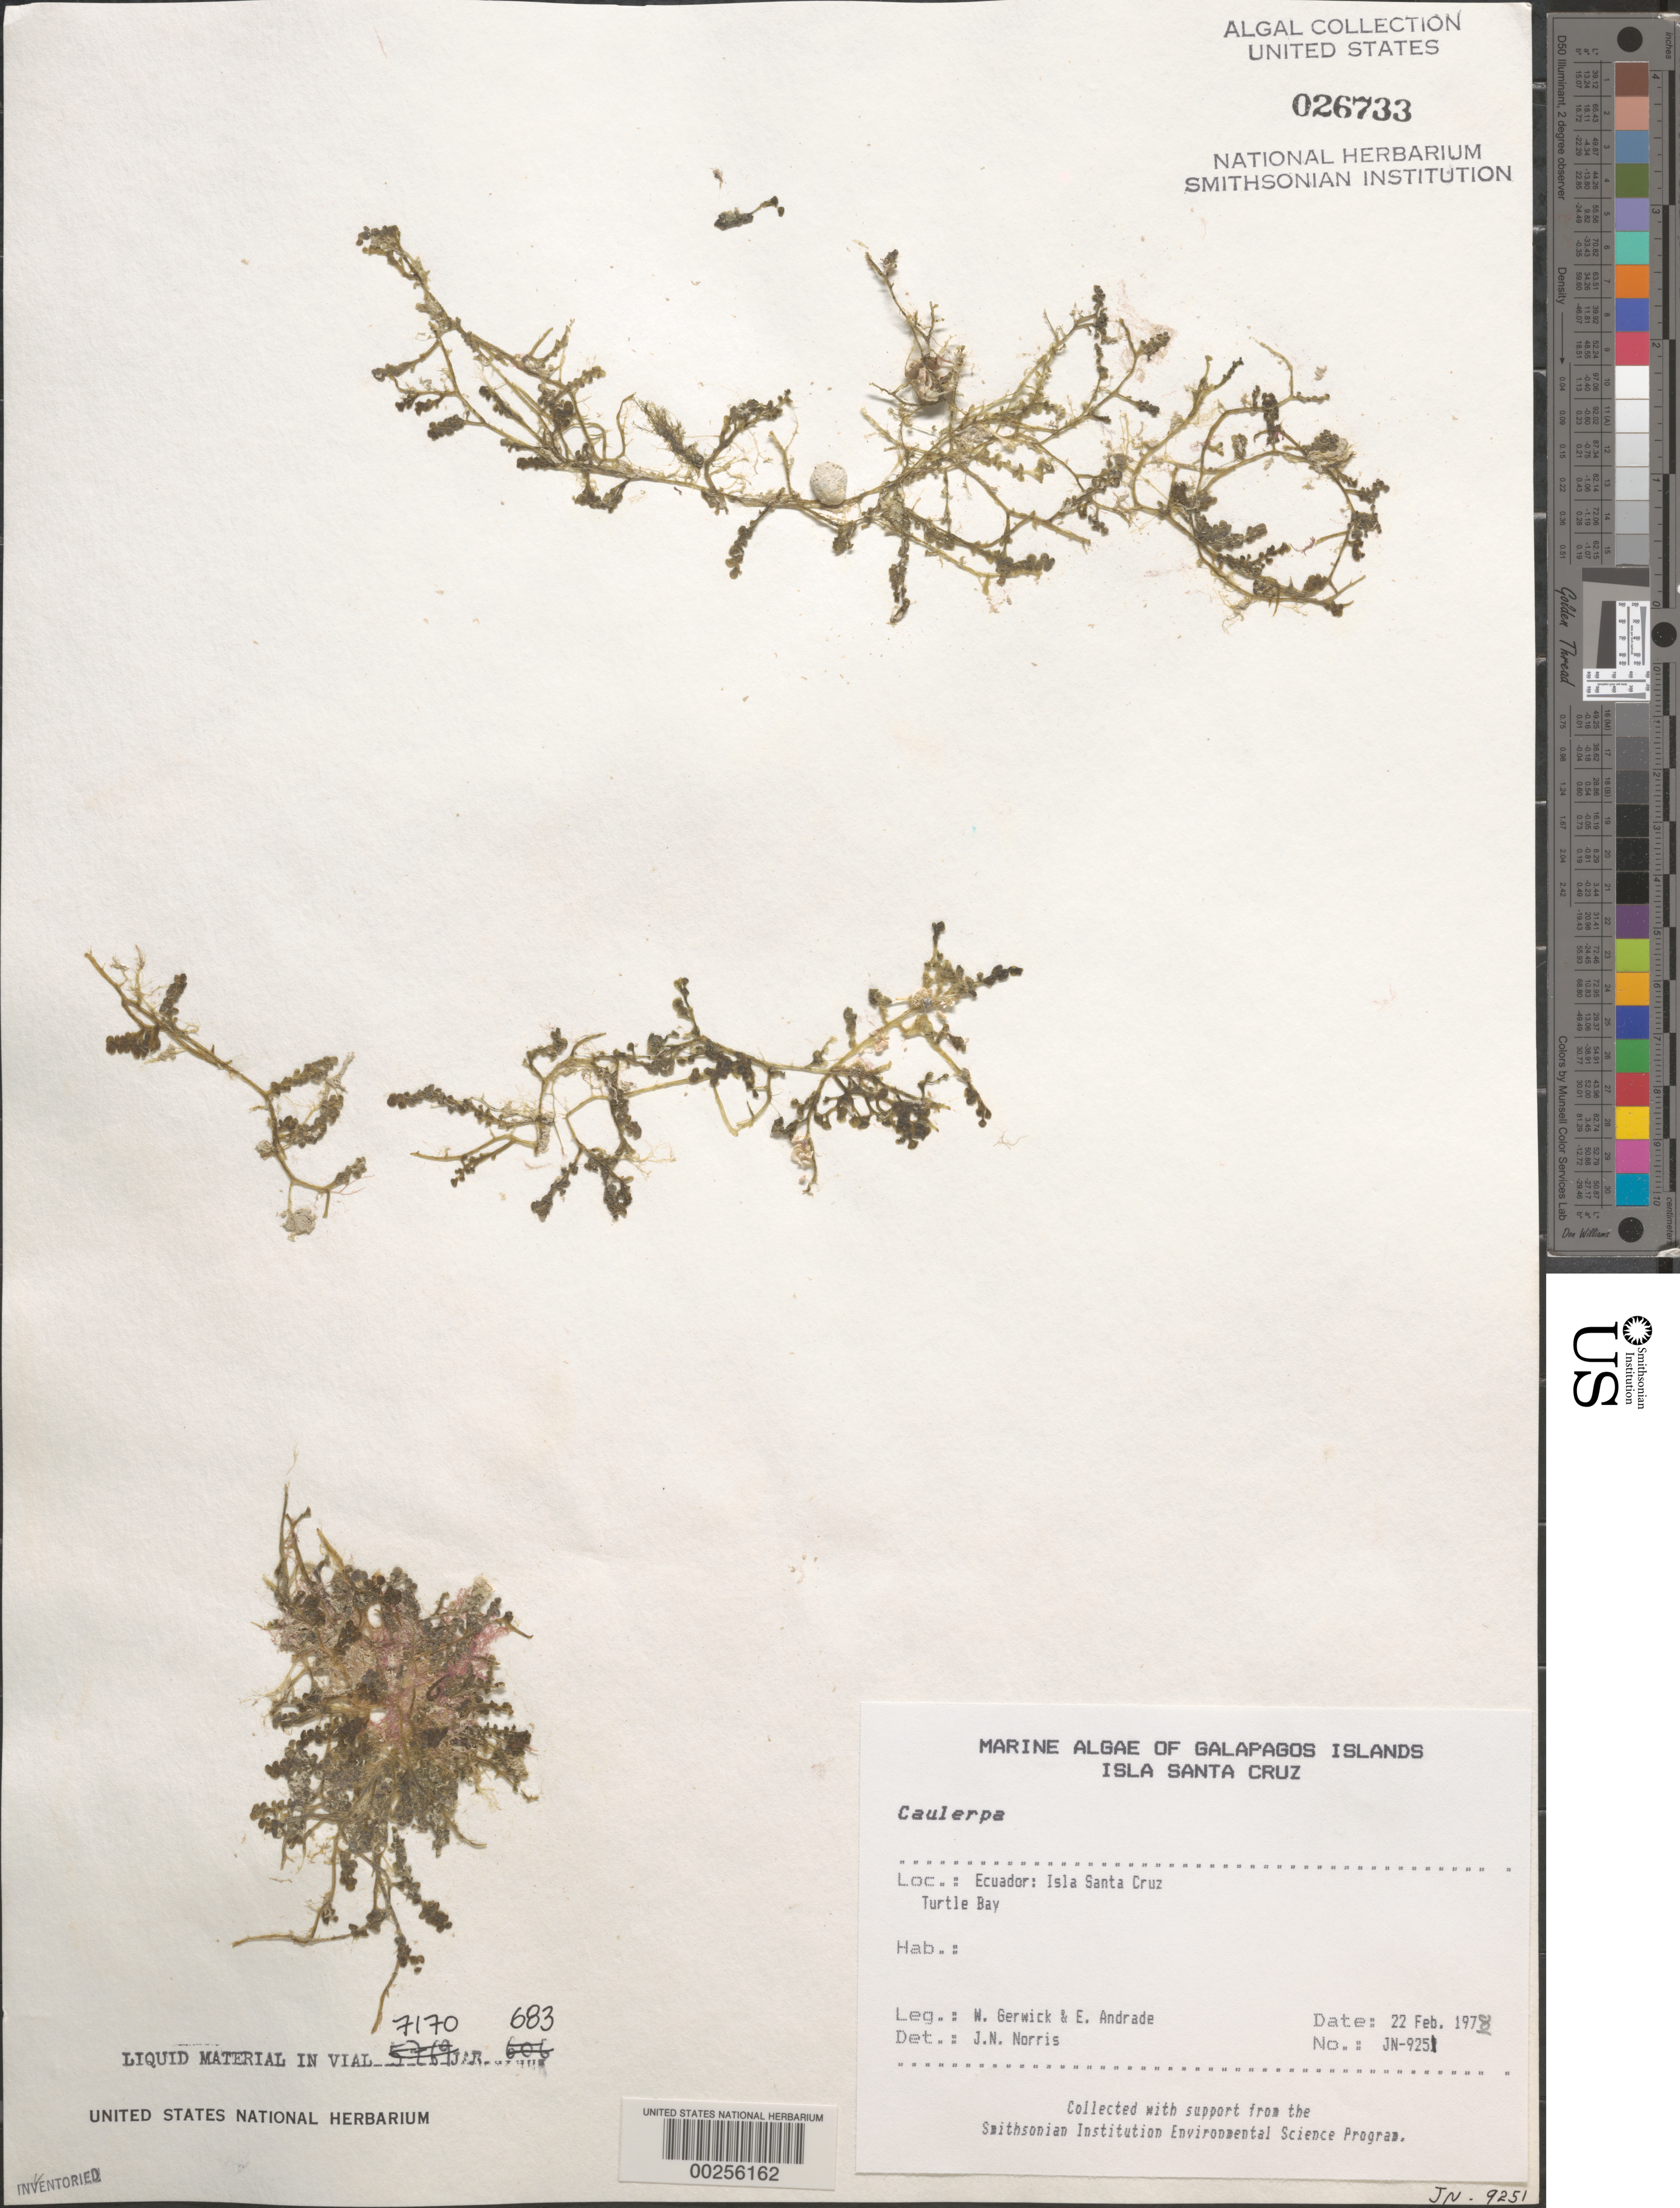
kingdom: Plantae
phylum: Chlorophyta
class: Ulvophyceae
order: Bryopsidales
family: Caulerpaceae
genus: Caulerpa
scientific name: Caulerpa sp.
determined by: Norris, James N.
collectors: W. Gerwick & E. Andrade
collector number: Jn-9251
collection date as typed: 22 Feb 1978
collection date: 1978-02-22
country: Ecuador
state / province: Colón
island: Santa Cruz [Indefatigable, Chaves]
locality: Turtle Bay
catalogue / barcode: US 26733